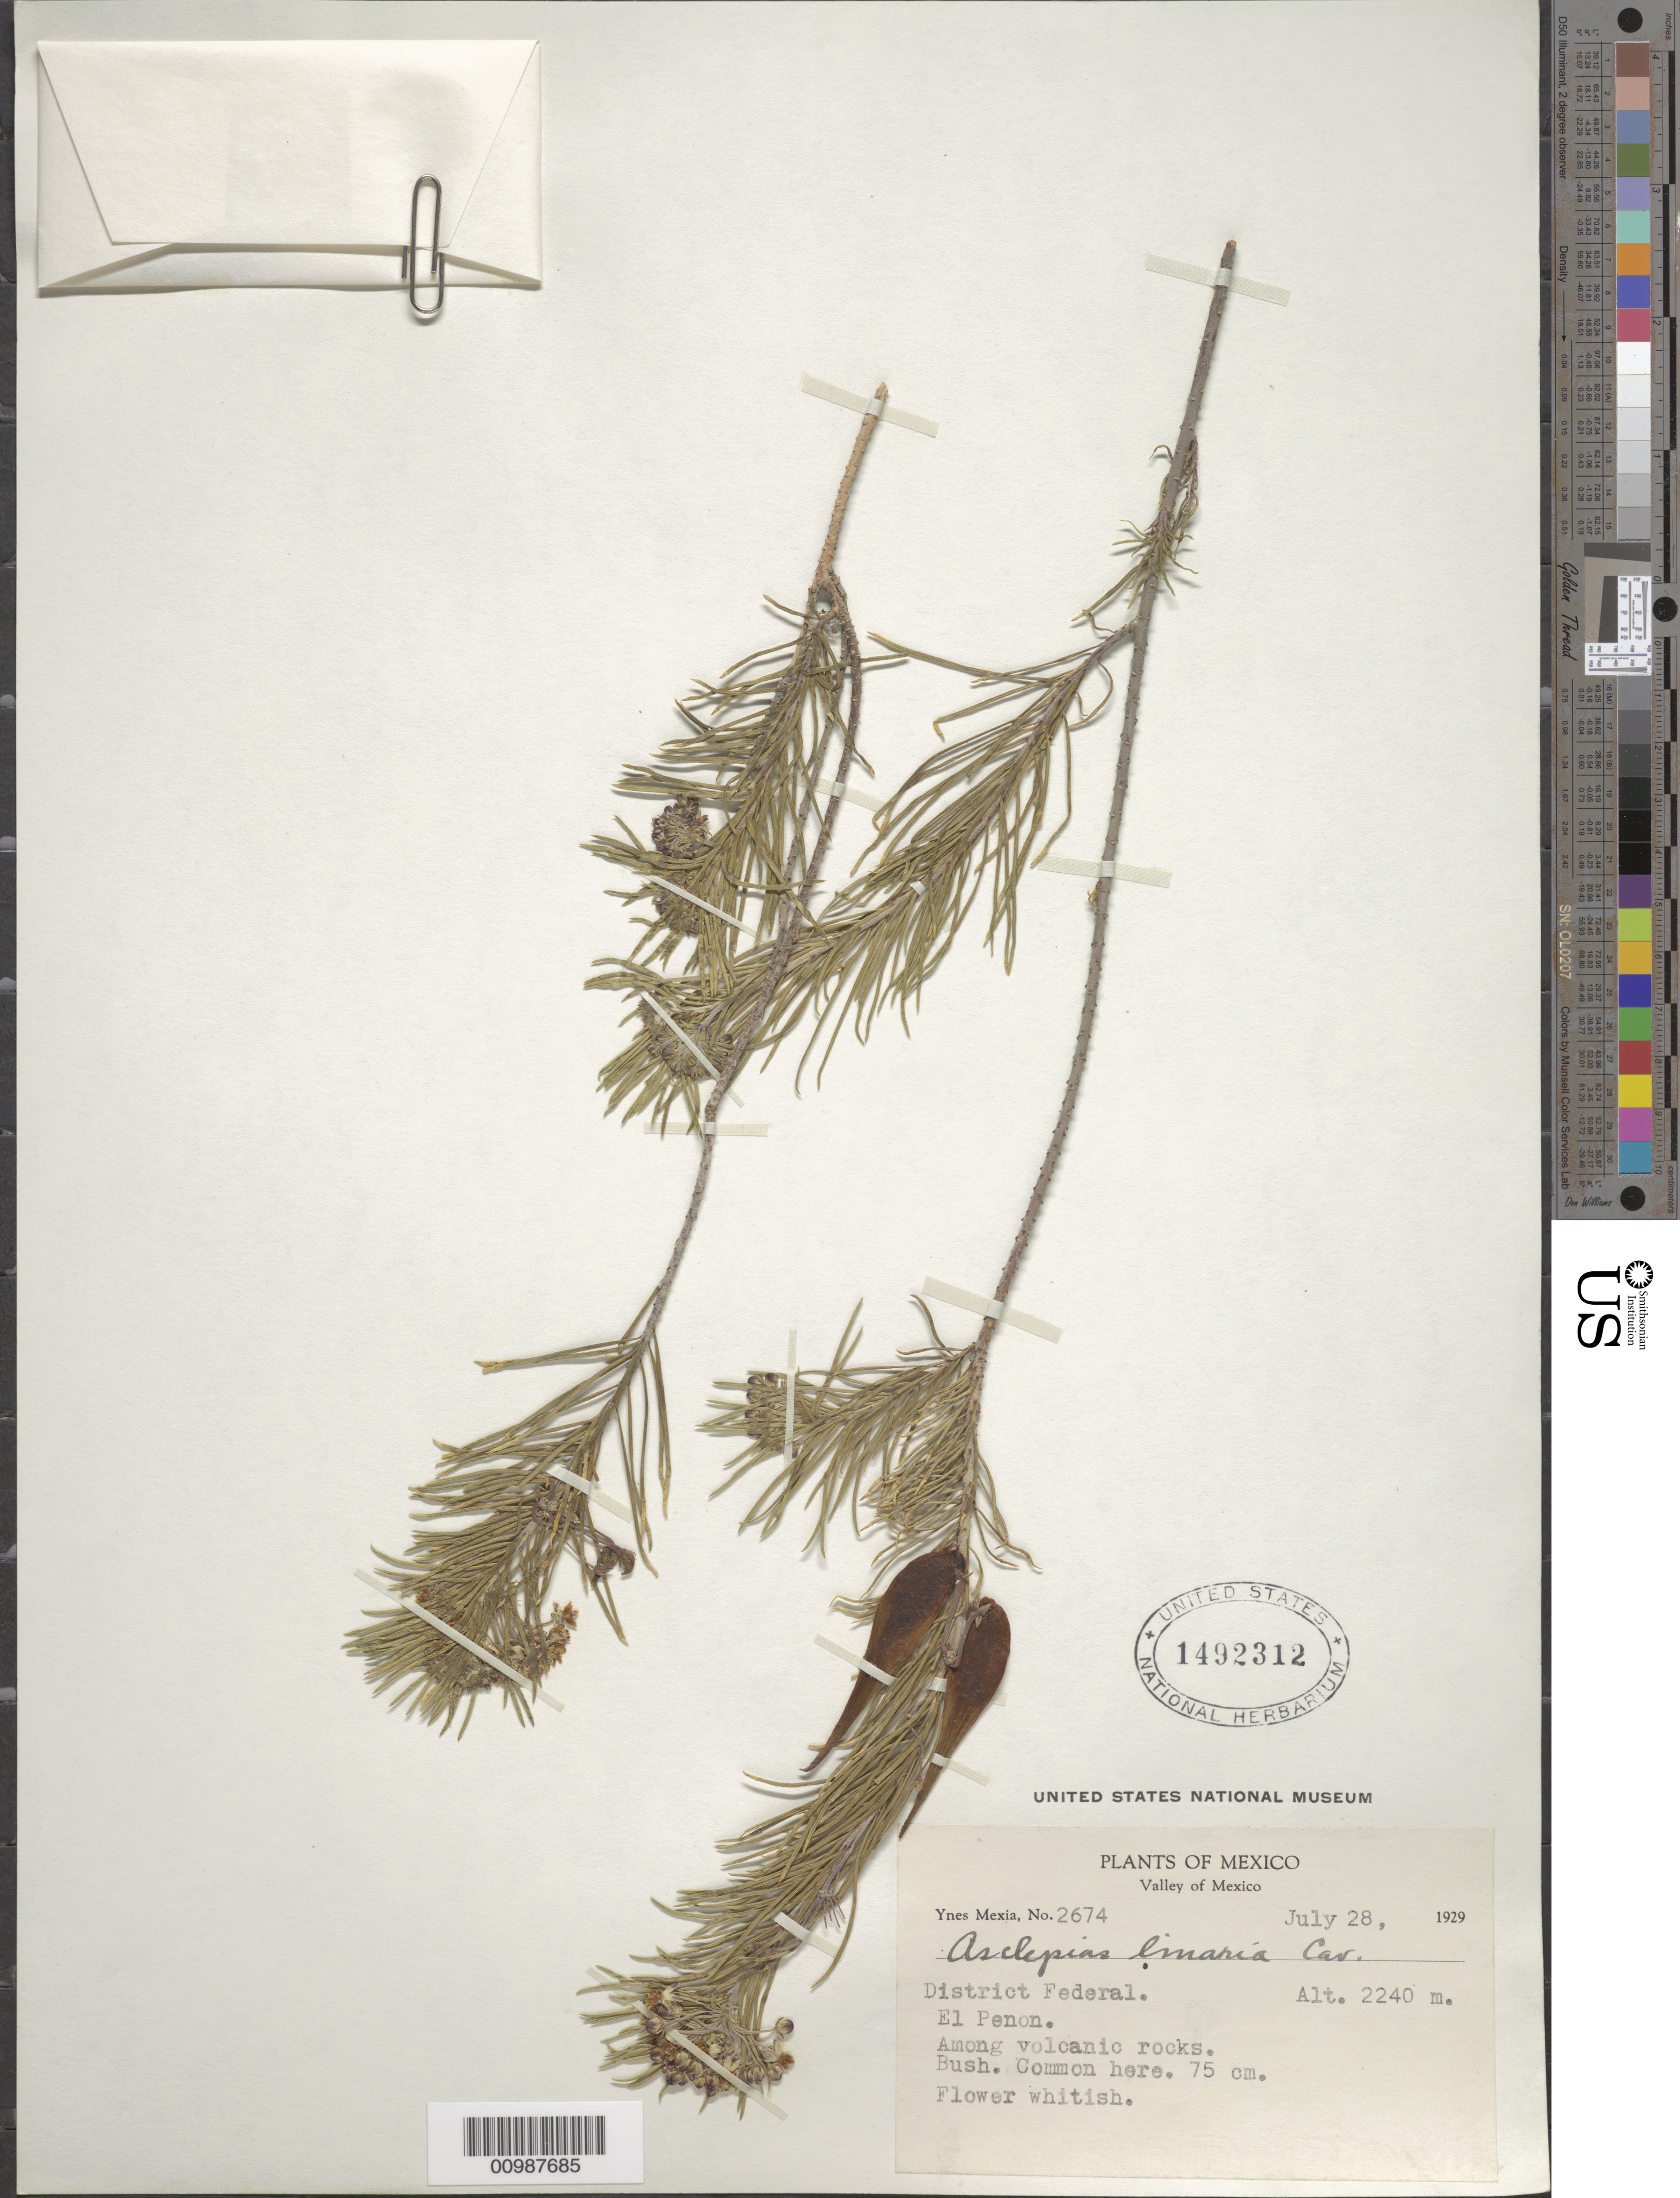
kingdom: Plantae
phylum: Tracheophyta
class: Magnoliopsida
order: Gentianales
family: Apocynaceae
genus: Asclepias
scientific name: Asclepias linaria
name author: Cav.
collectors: Y. Mexia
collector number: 2674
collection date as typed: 28 Jul 1929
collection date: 1929-07-28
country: United States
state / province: Arizona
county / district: Maricopa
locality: District Federal. El Penon. Among volcanic rocks, bush. Common here. 75 cm.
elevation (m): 2240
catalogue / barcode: US 1492312